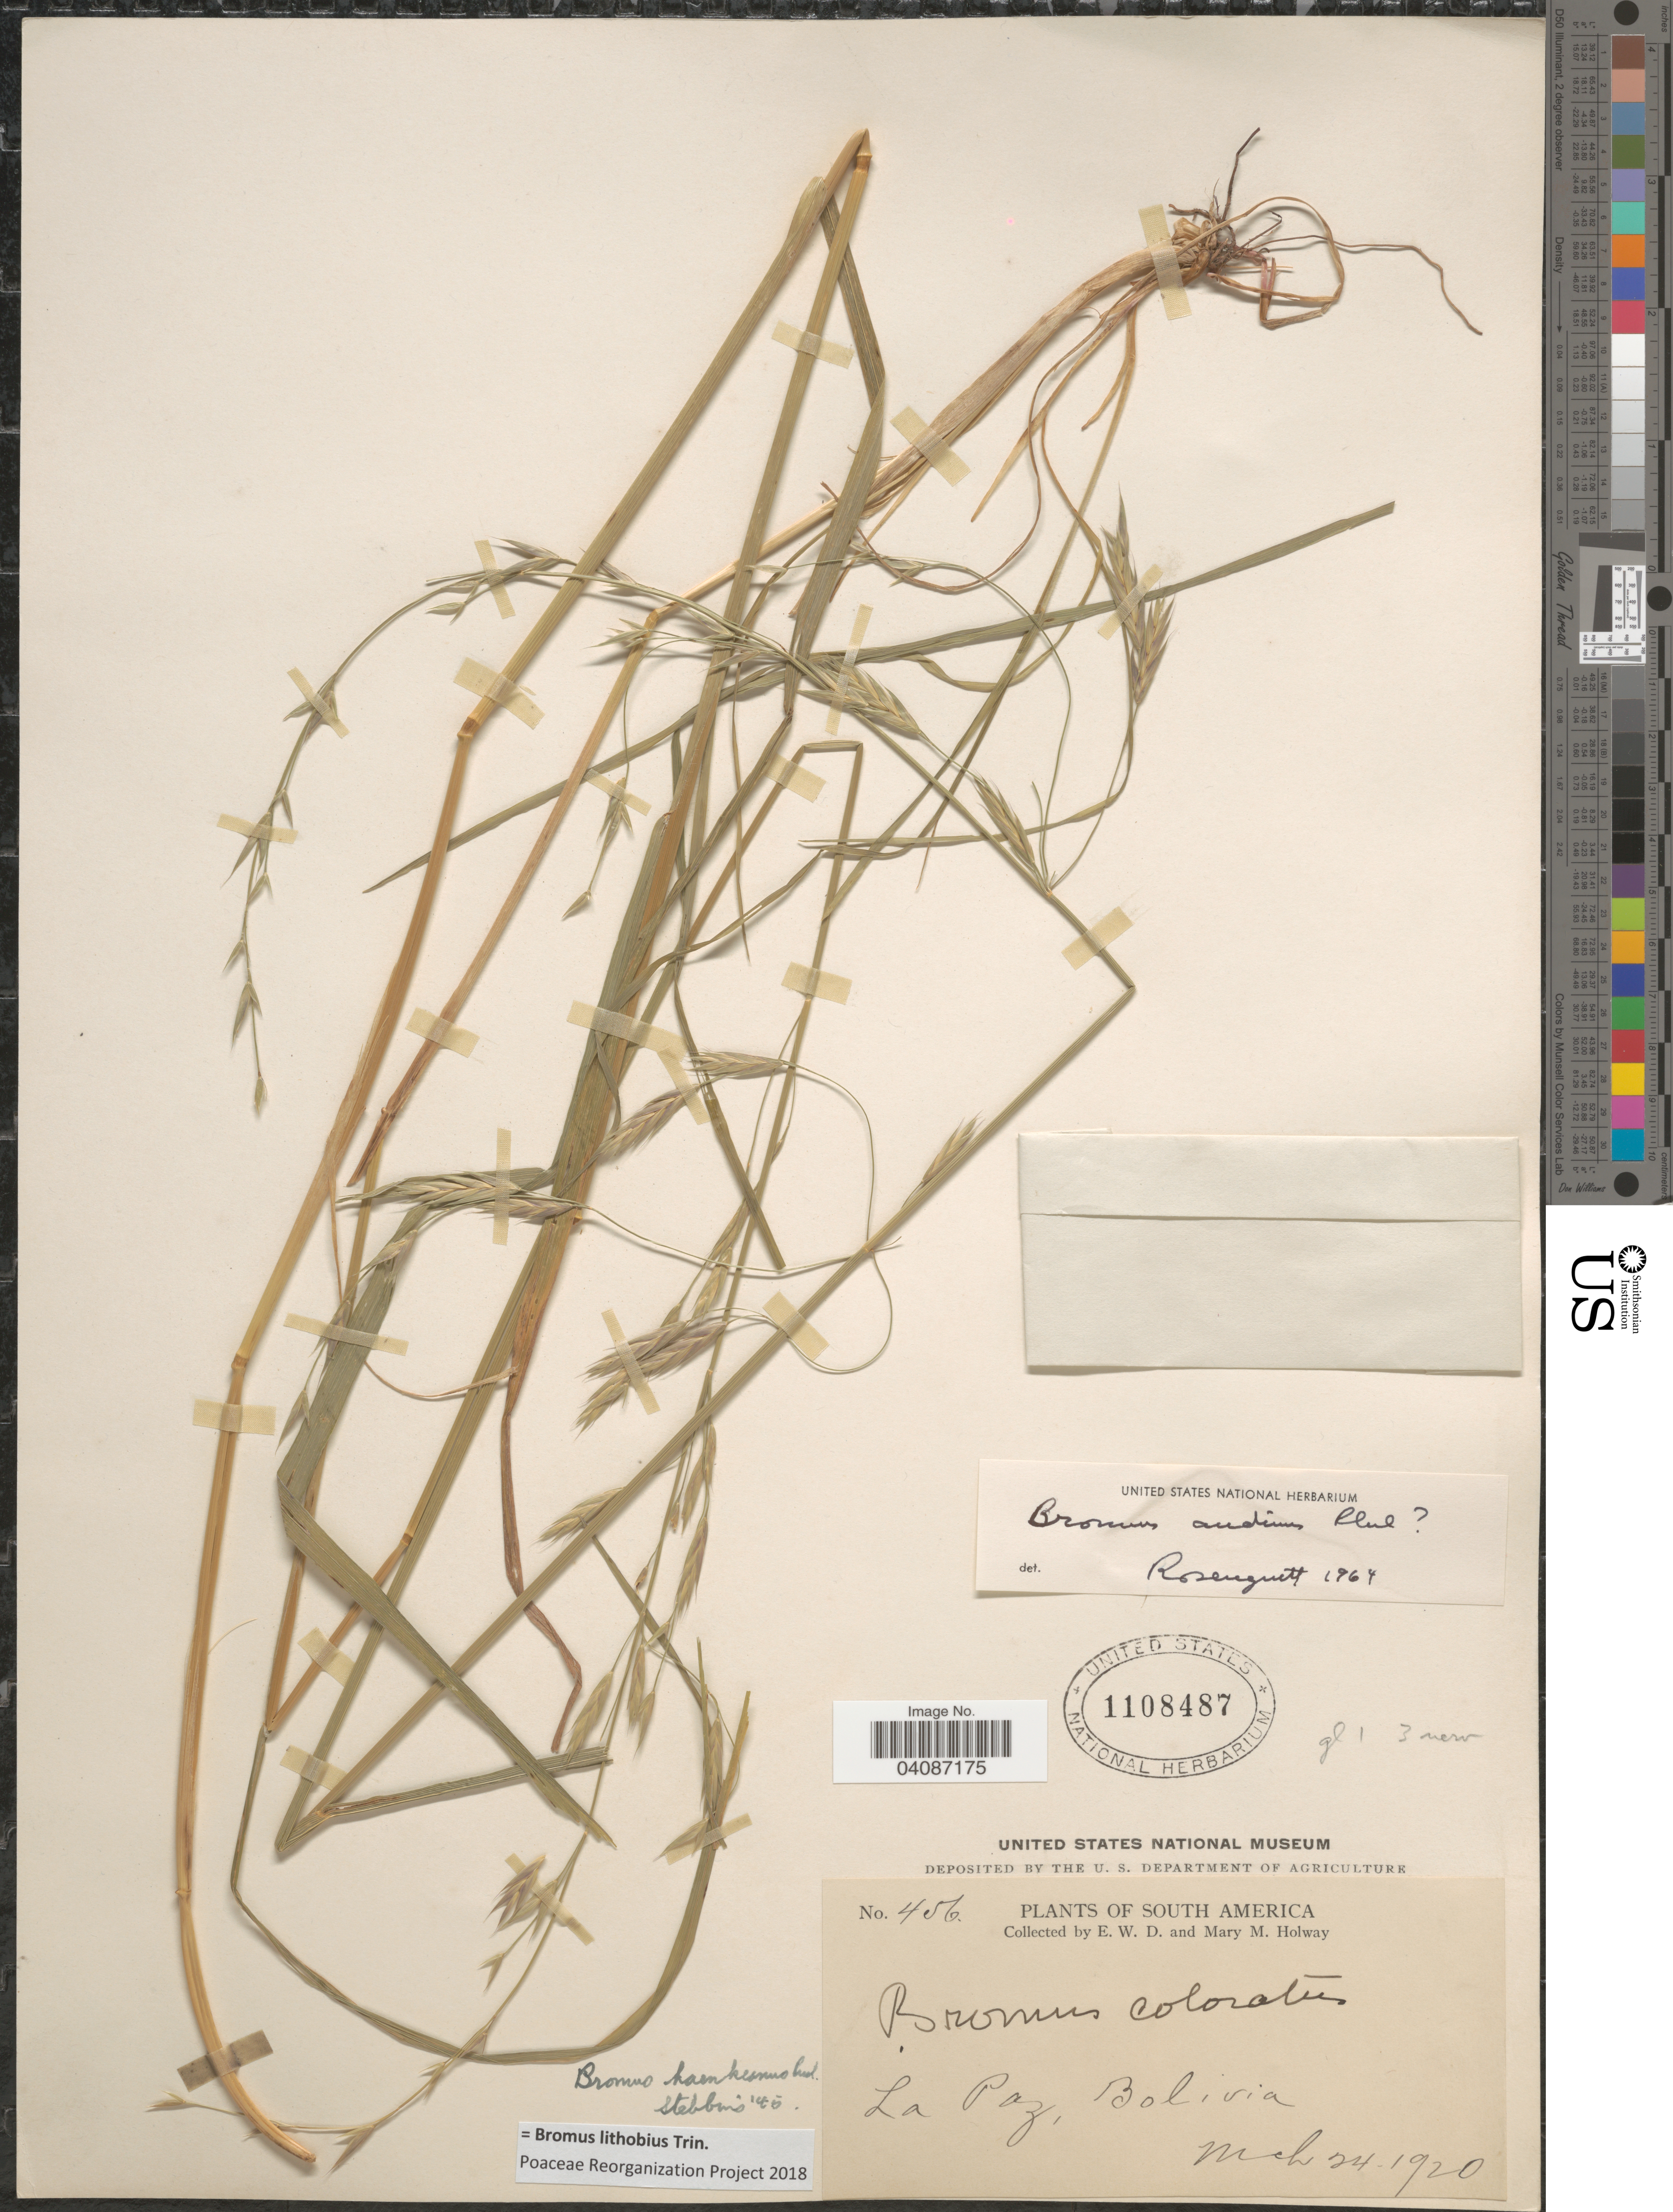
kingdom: Plantae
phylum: Tracheophyta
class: Liliopsida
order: Poales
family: Poaceae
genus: Bromus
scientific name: Bromus lithobius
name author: Trin.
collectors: E. W. D. Holway & M. M. Holway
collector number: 456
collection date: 1920-03-24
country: Bolivia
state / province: La Paz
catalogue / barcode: US 1108487